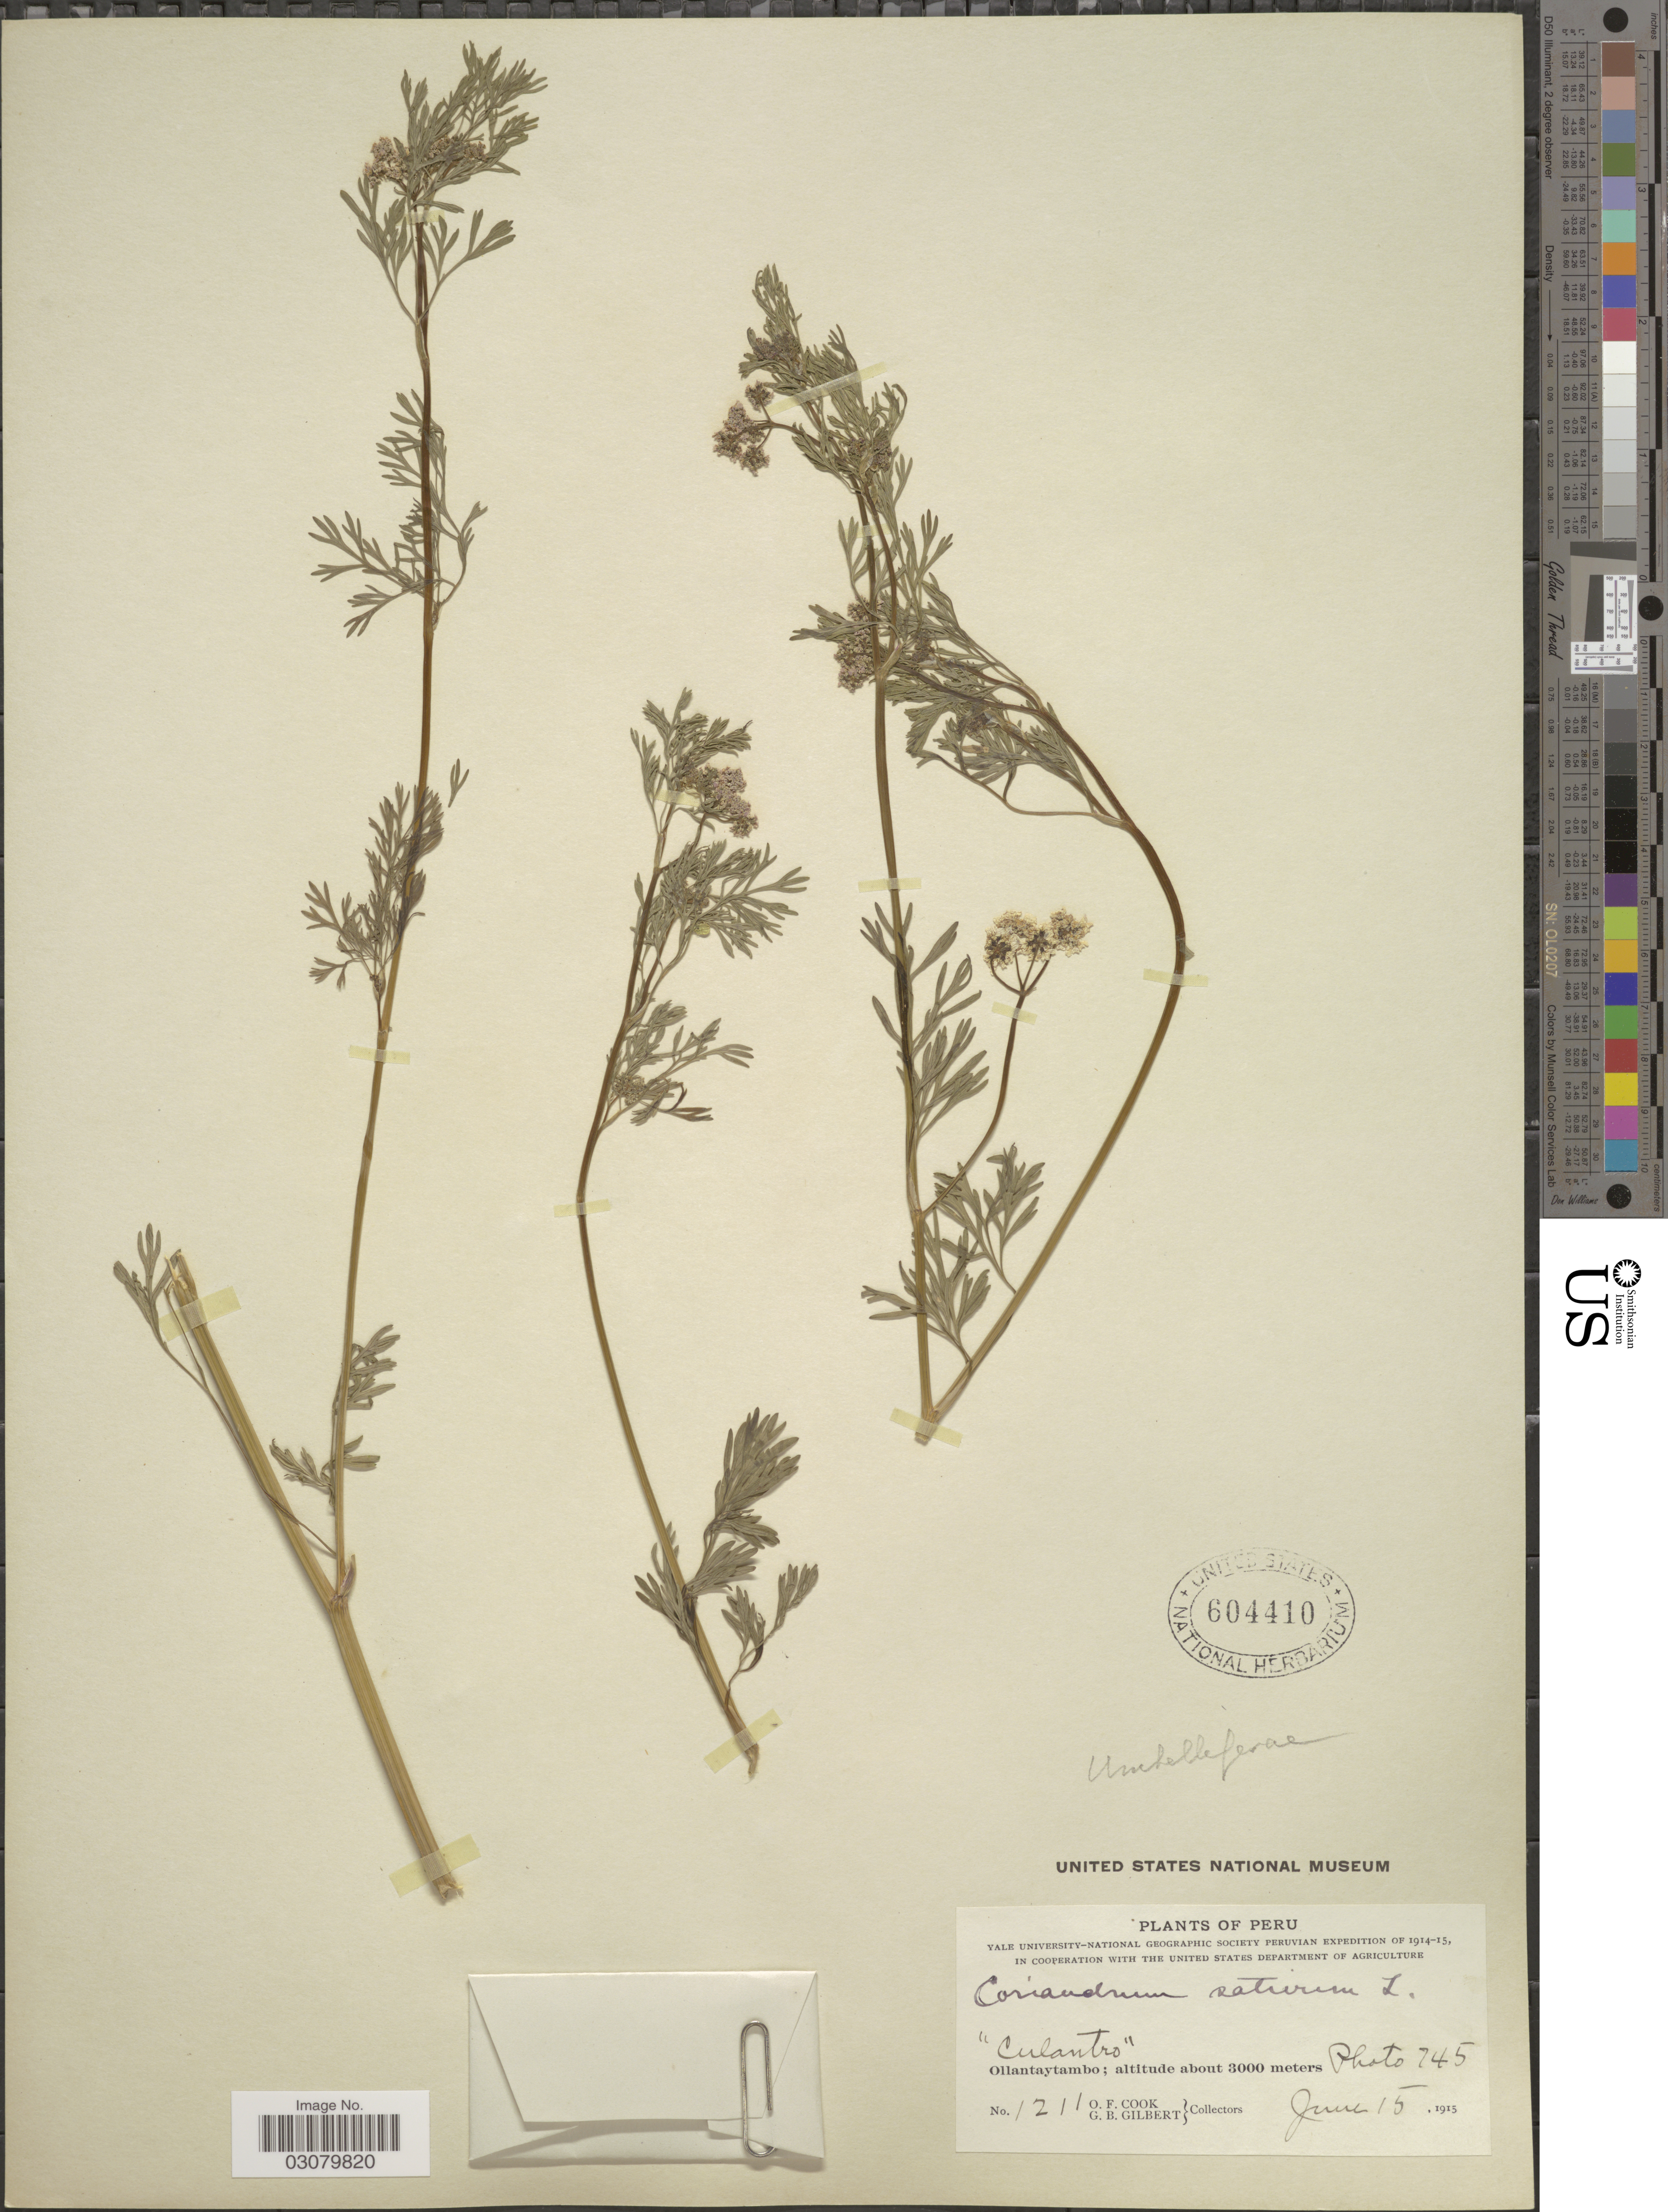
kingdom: Plantae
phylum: Tracheophyta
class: Magnoliopsida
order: Apiales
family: Apiaceae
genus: Coriandrum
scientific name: Coriandrum sativum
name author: L.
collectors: O. F. Cook & G. B. Gilbert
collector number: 1211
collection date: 1915-06-15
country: Peru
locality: Ollantaytambo.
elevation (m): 3000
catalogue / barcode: US 604410